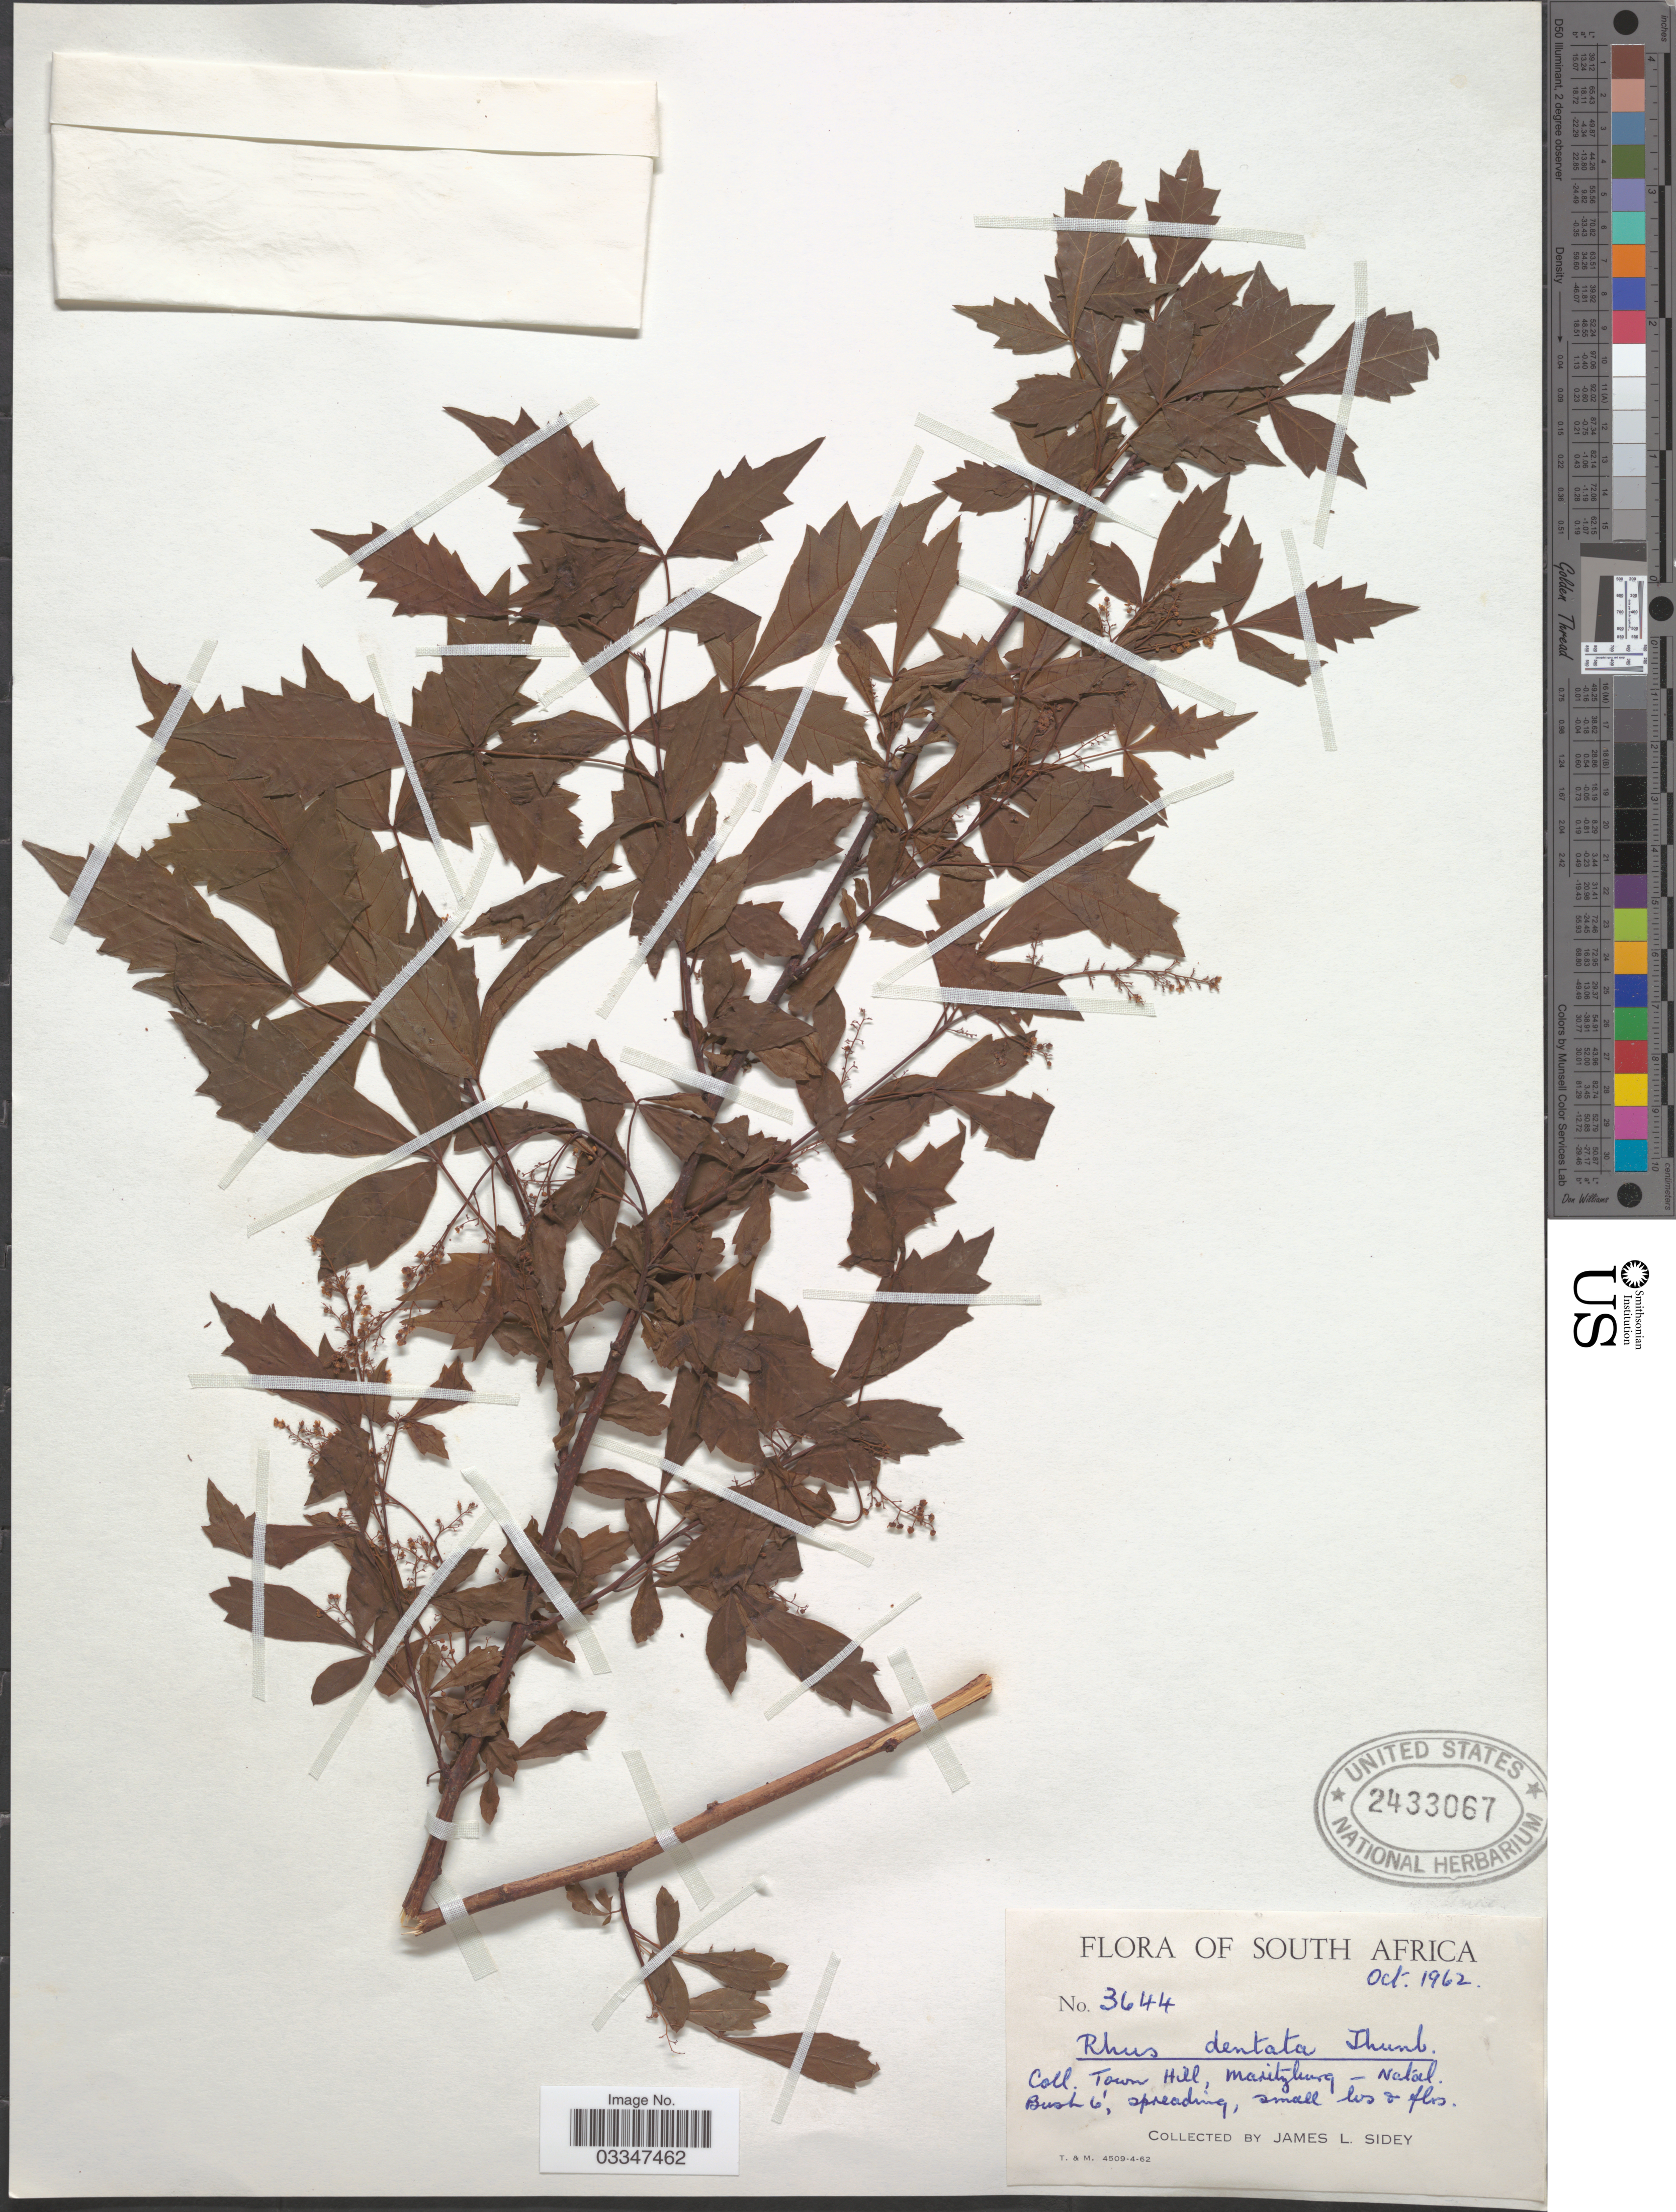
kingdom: Plantae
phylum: Tracheophyta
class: Magnoliopsida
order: Sapindales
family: Anacardiaceae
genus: Rhus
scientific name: Rhus dentata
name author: Thunb.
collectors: J. L. Sidey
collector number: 3644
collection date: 1962-10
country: South Africa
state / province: KwaZulu-Natal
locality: Town Hill, Maritzburg- Natal.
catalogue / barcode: US 2433067